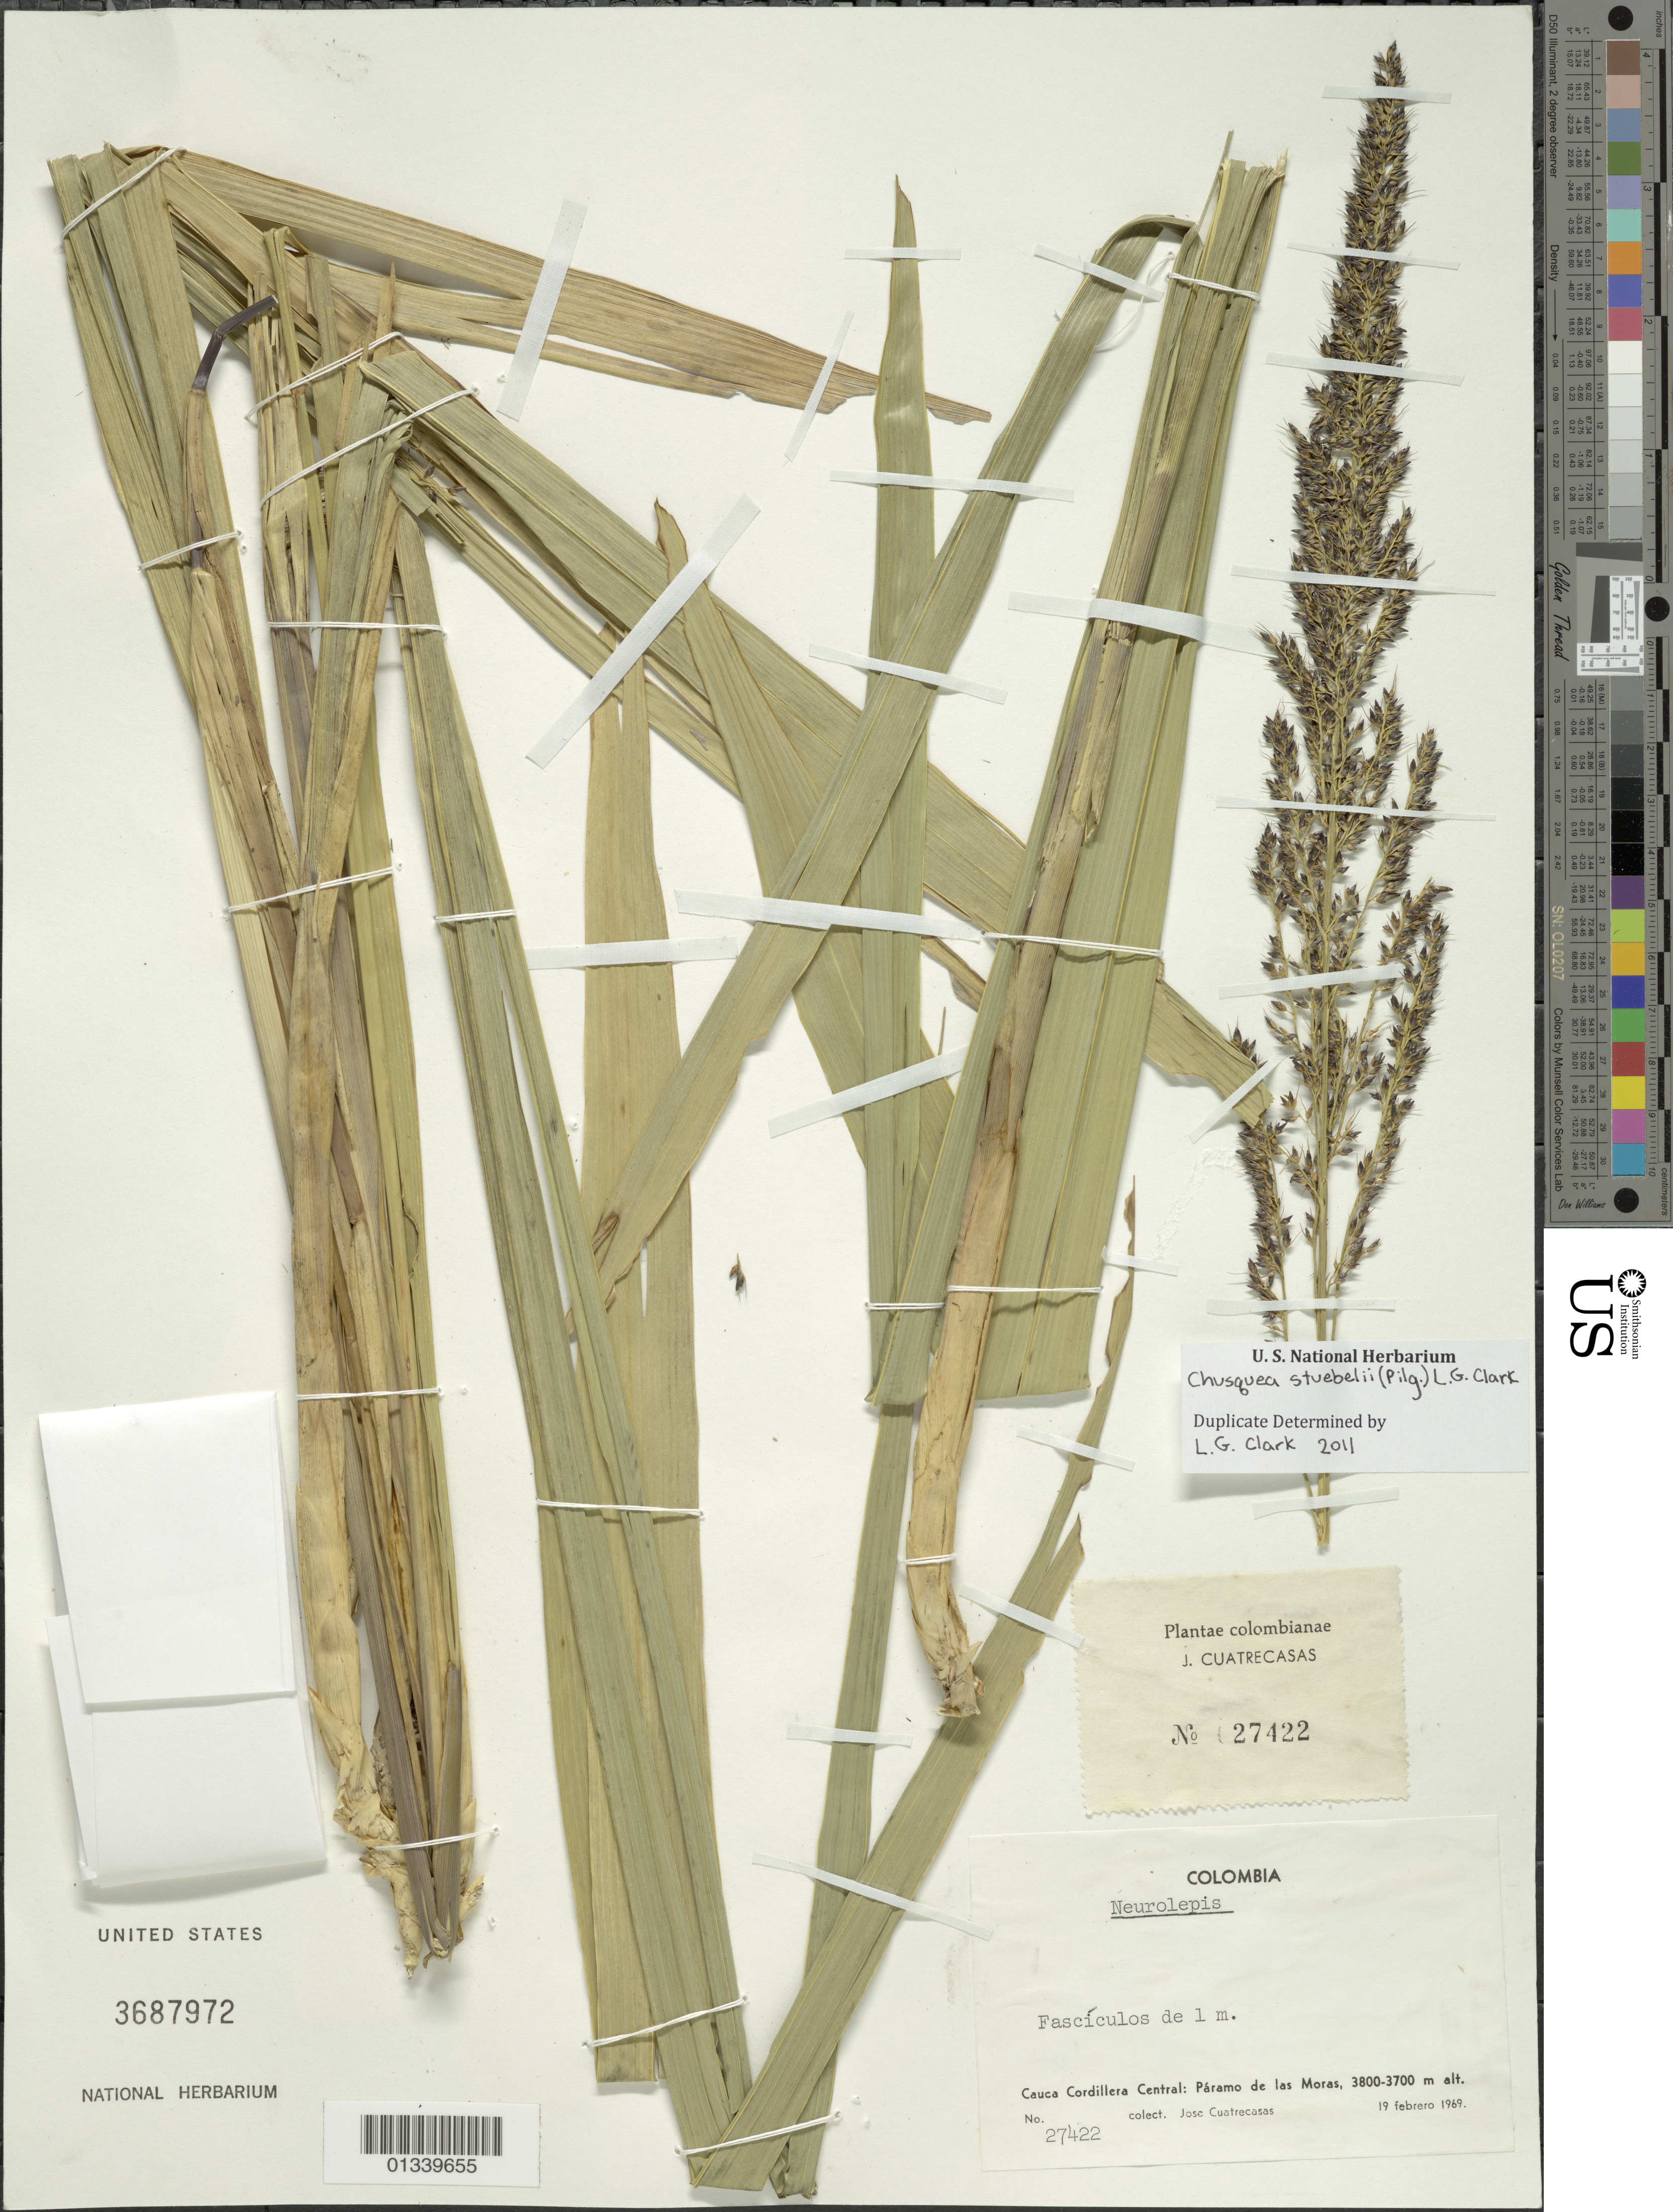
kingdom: Plantae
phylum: Tracheophyta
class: Liliopsida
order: Poales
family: Poaceae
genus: Chusquea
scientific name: Chusquea stuebelii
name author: (Pilg.) L.G. Clark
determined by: Clark, Lynn G., (ISC), Iowa State University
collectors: J. Cuatrecasas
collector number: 27422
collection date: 1969-02-19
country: Colombia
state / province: Cauca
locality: Cordillera Central: Paramos de las Moras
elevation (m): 3700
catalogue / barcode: US 3687972